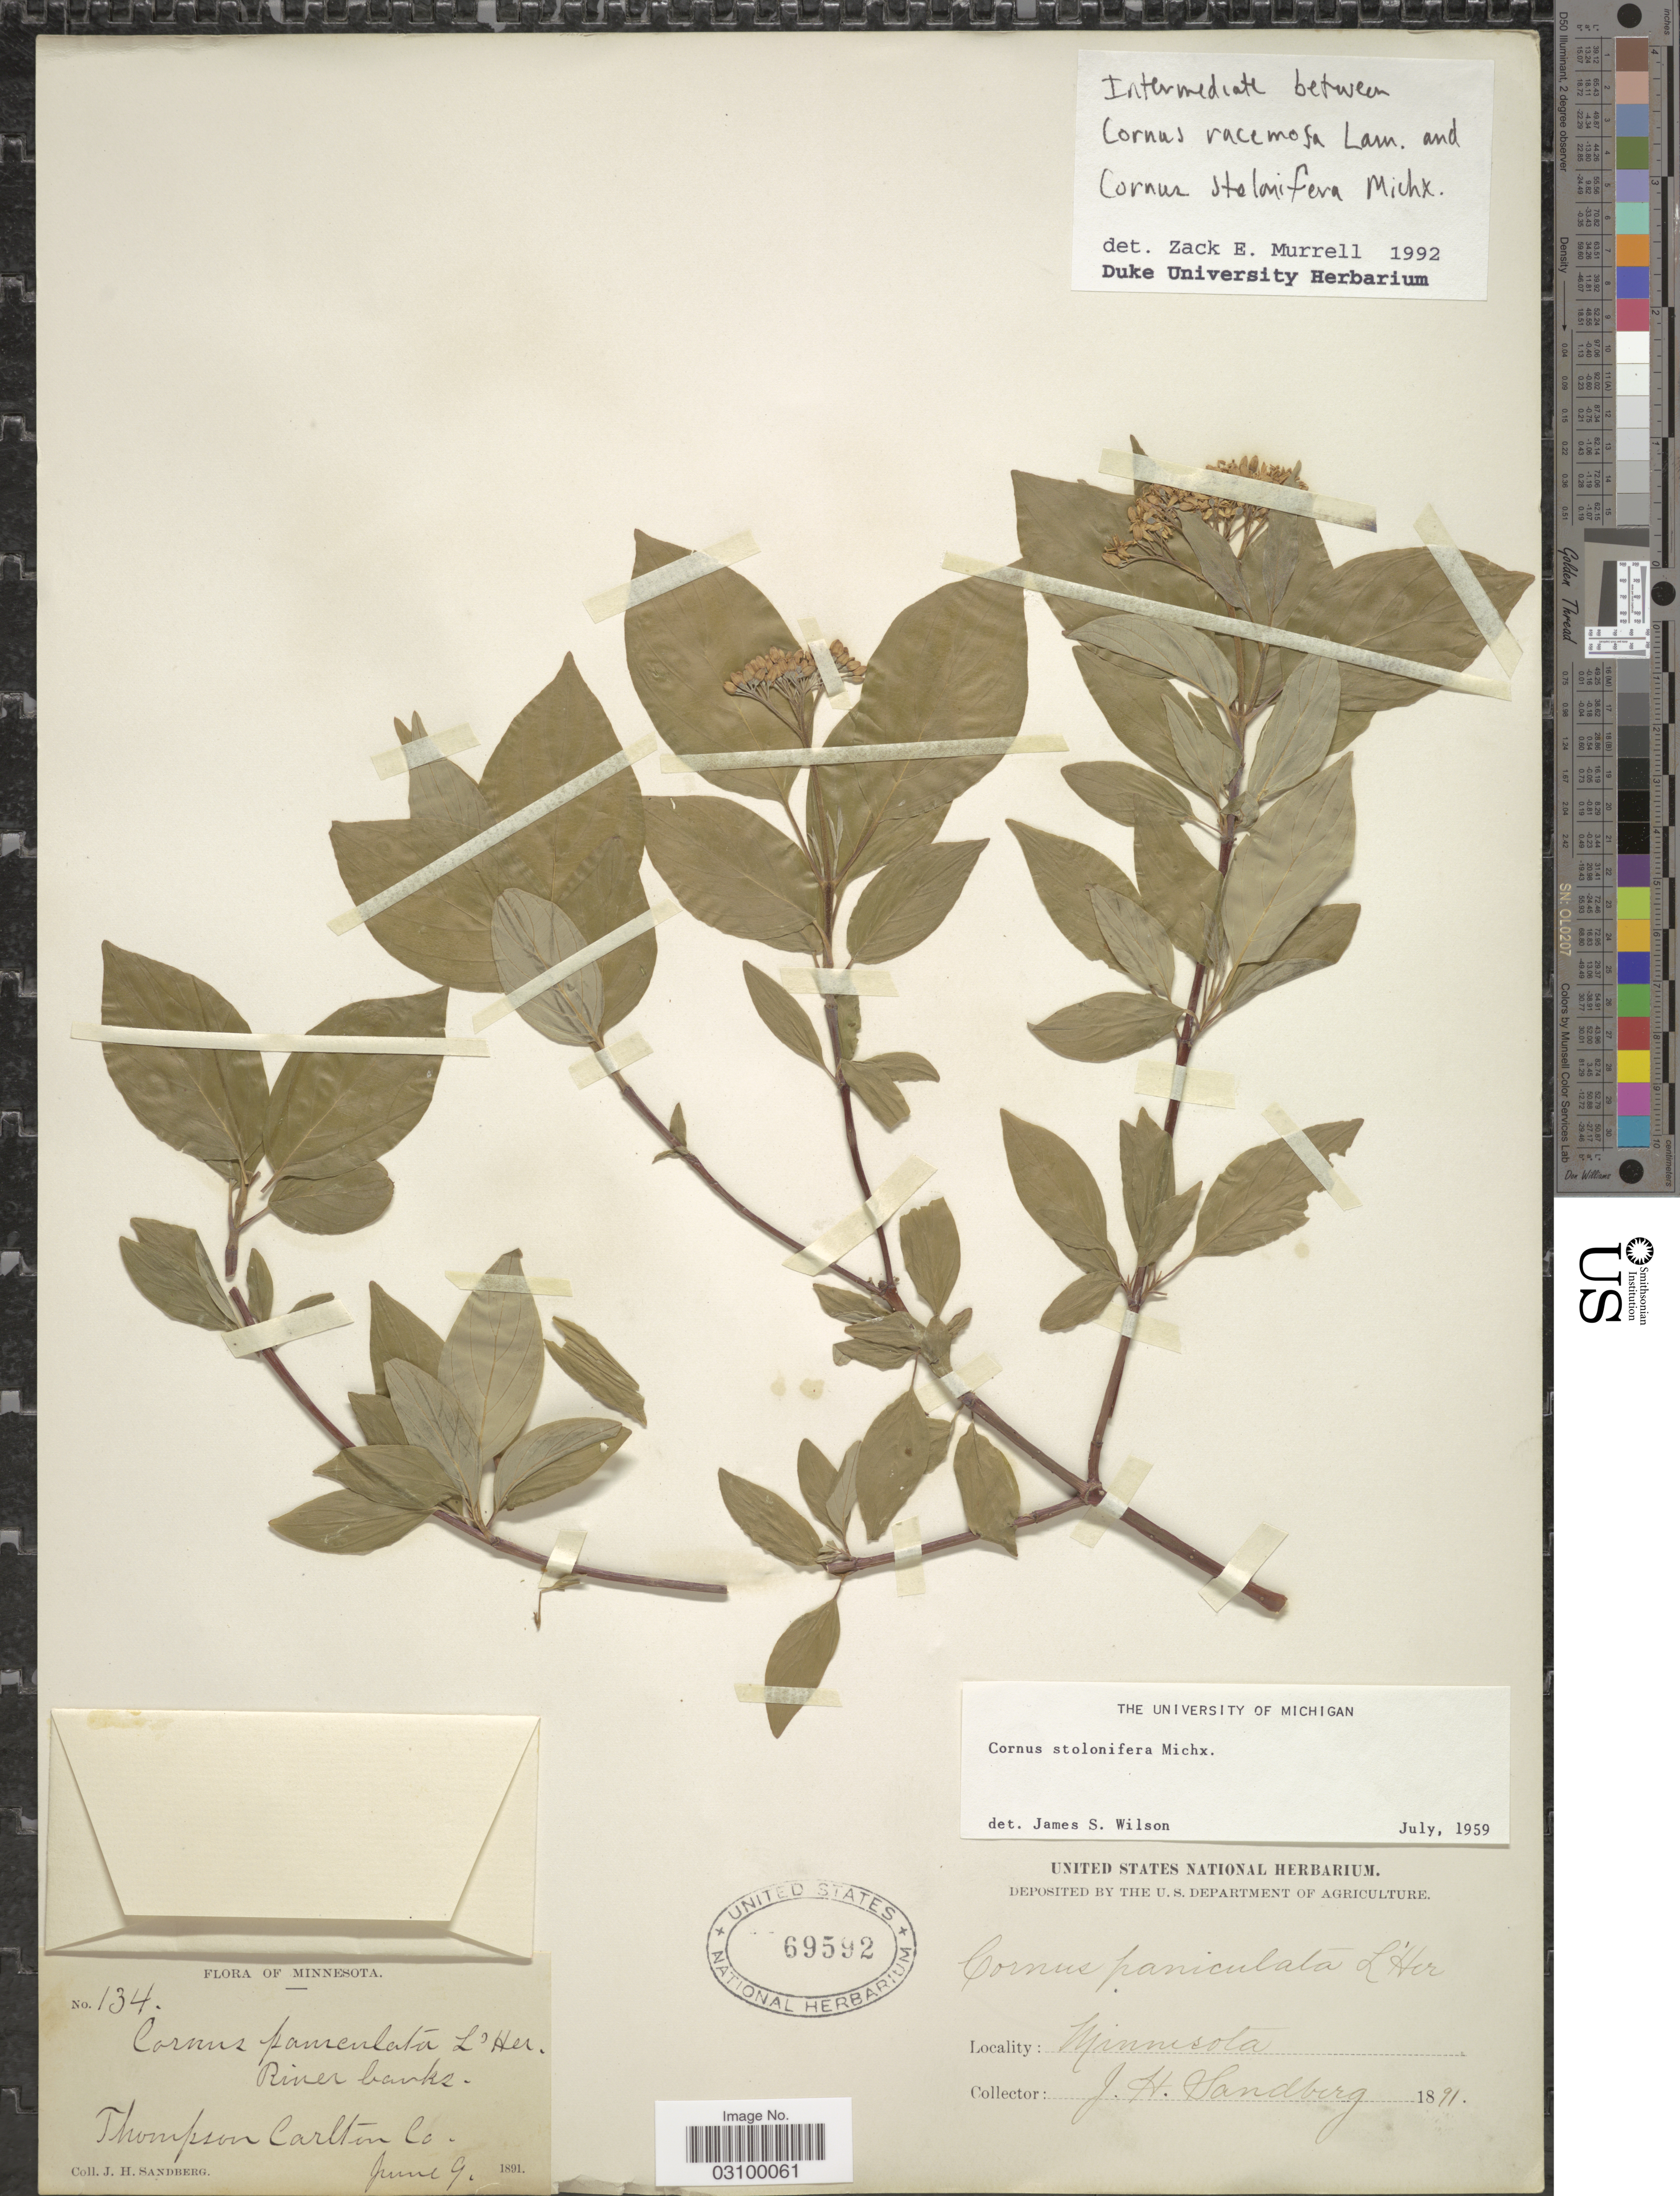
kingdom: Plantae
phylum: Tracheophyta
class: Magnoliopsida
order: Cornales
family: Cornaceae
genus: Cornus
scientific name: Cornus sp.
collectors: J. H. Sandberg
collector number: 134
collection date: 1891-06-09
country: United States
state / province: Minnesota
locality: River banks. Thompson Carlton Co.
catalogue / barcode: US 69592